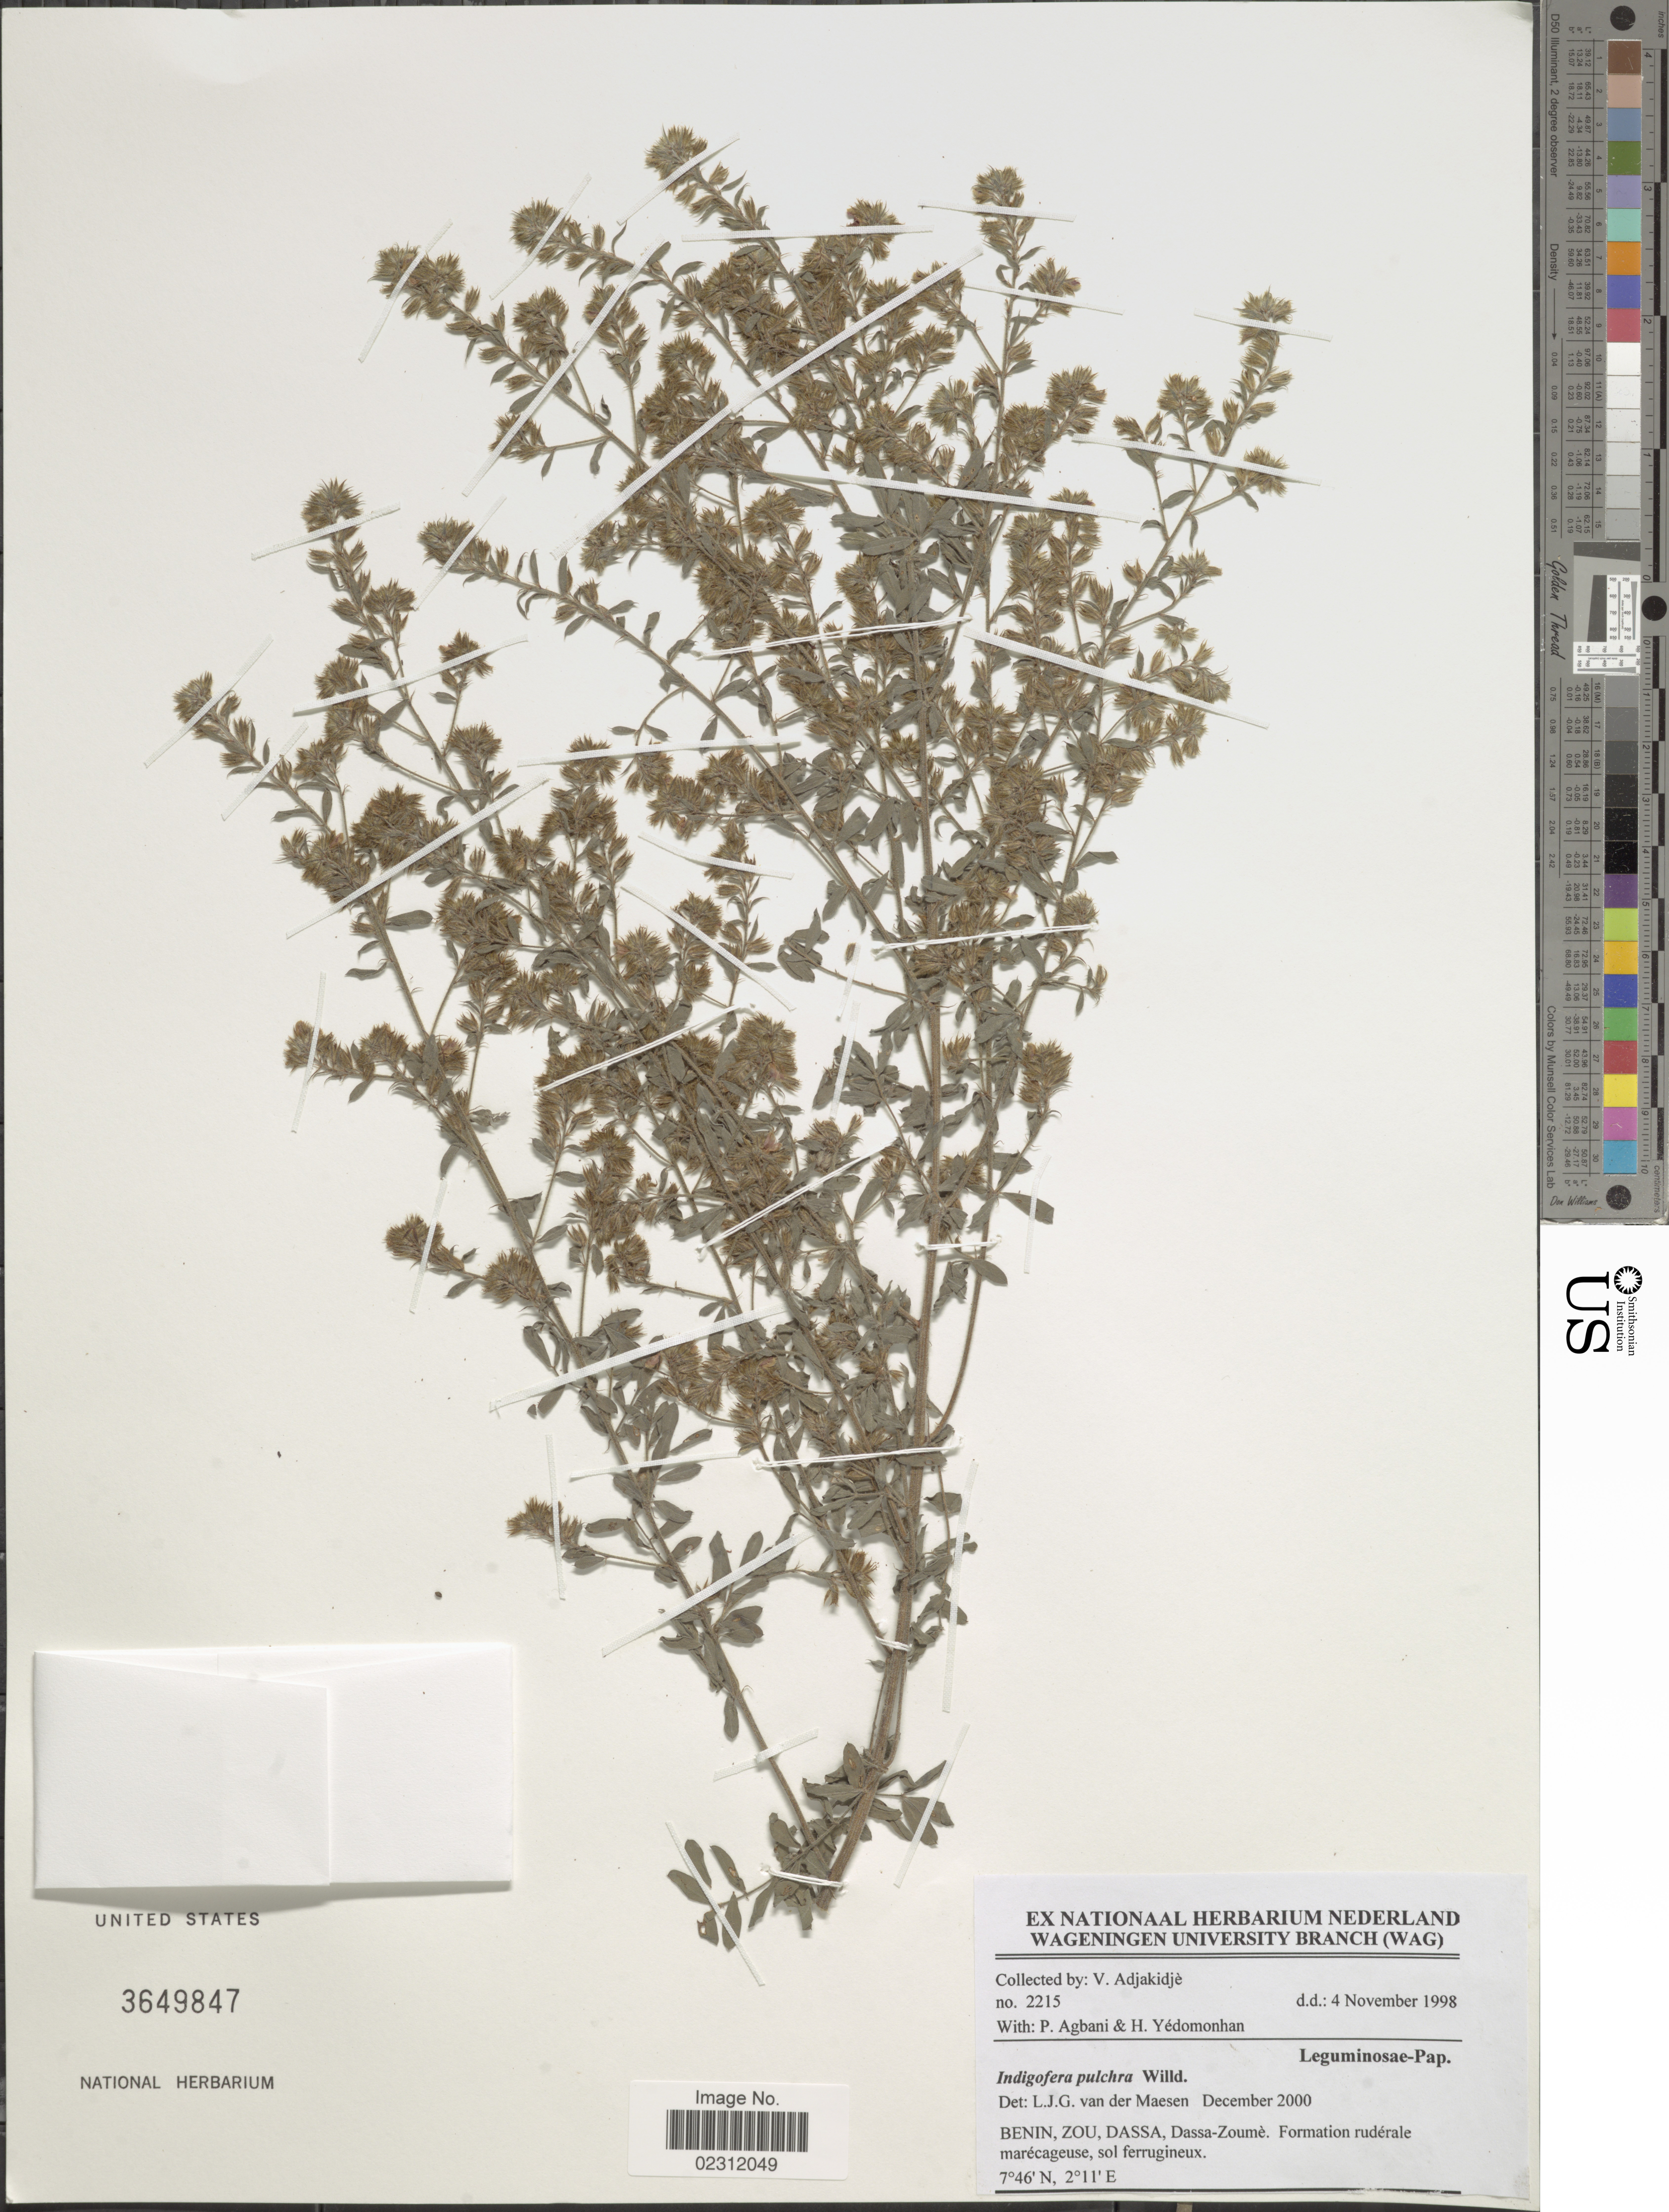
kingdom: Plantae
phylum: Tracheophyta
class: Magnoliopsida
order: Fabales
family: Fabaceae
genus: Indigofera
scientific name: Indigofera pulchra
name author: Willd.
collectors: V. Adjakidjè, P. Agbani & H. Yedomonhan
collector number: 2215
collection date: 1998-11-04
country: Benin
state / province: Zou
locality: Dassa, Dassa-Zoume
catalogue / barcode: US 3649847